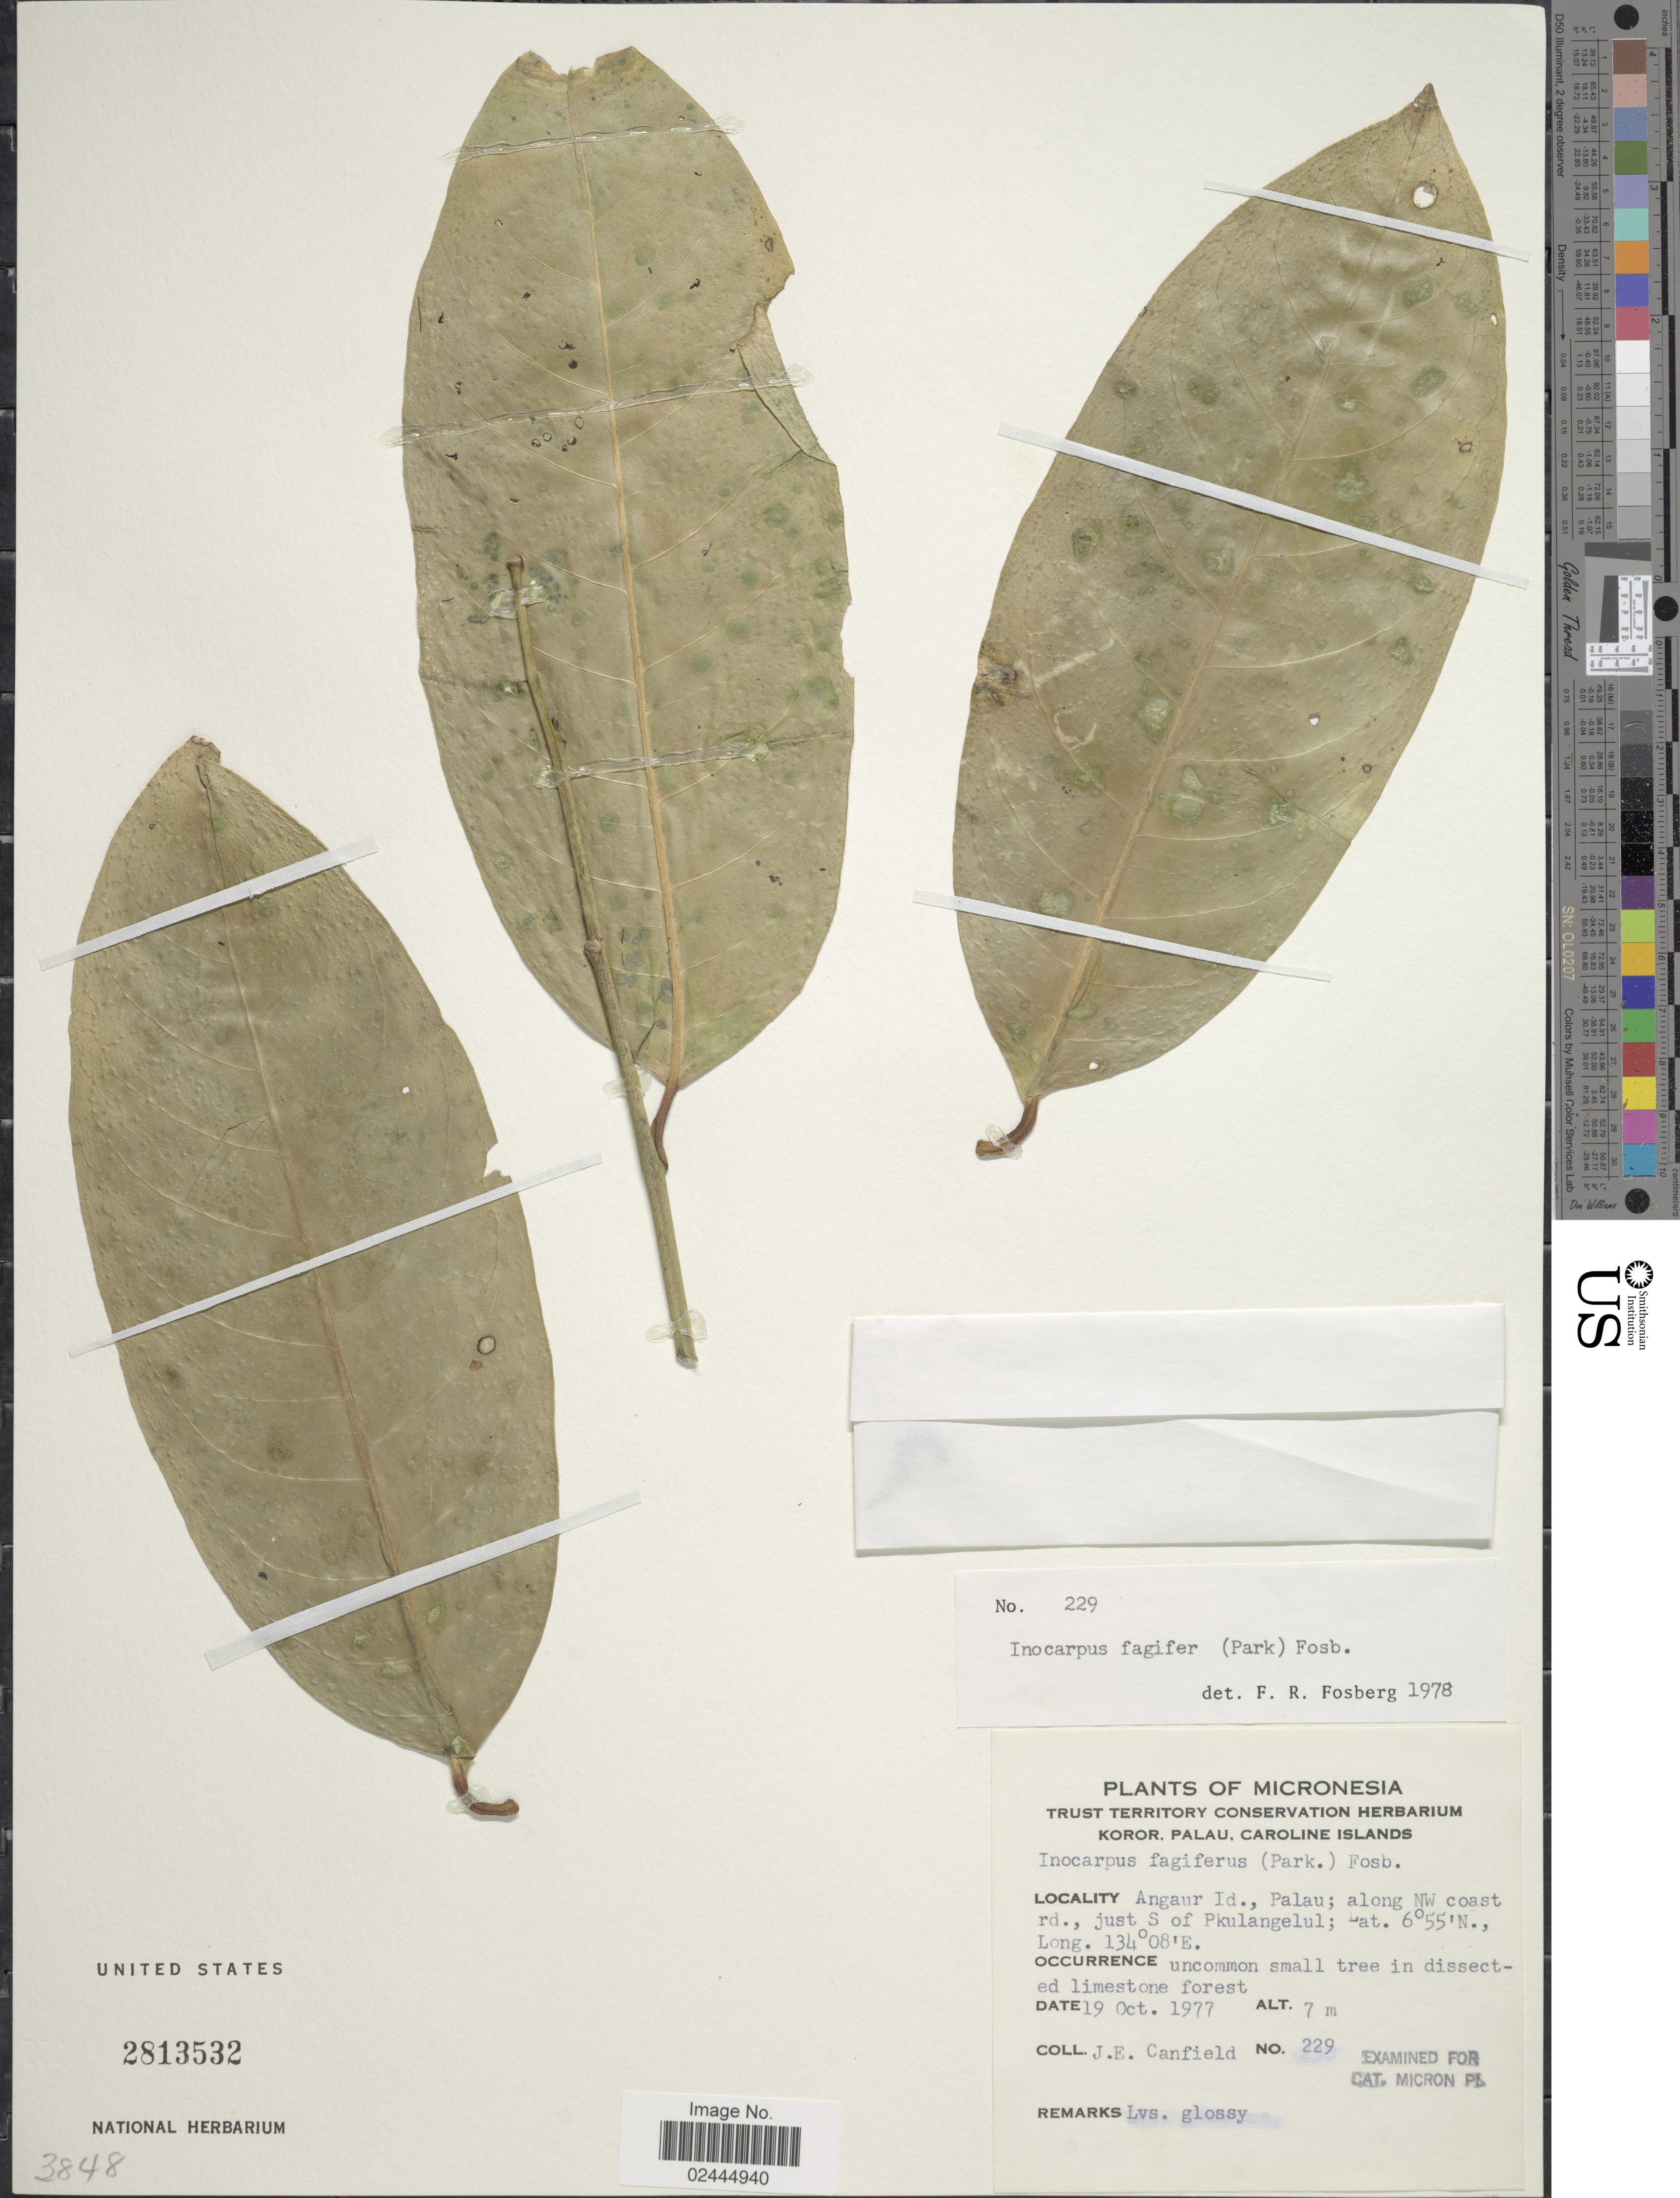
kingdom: Plantae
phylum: Tracheophyta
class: Magnoliopsida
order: Fabales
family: Fabaceae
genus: Inocarpus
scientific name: Inocarpus fagifer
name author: (Parkinson) Fosberg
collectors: J. E. Canfield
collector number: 229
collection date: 1977-10-19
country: Micronesia, Federated States of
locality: Angaur Id., Palau; along NW coast rd., just S of Pkulangelul.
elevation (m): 7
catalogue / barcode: US 2813532